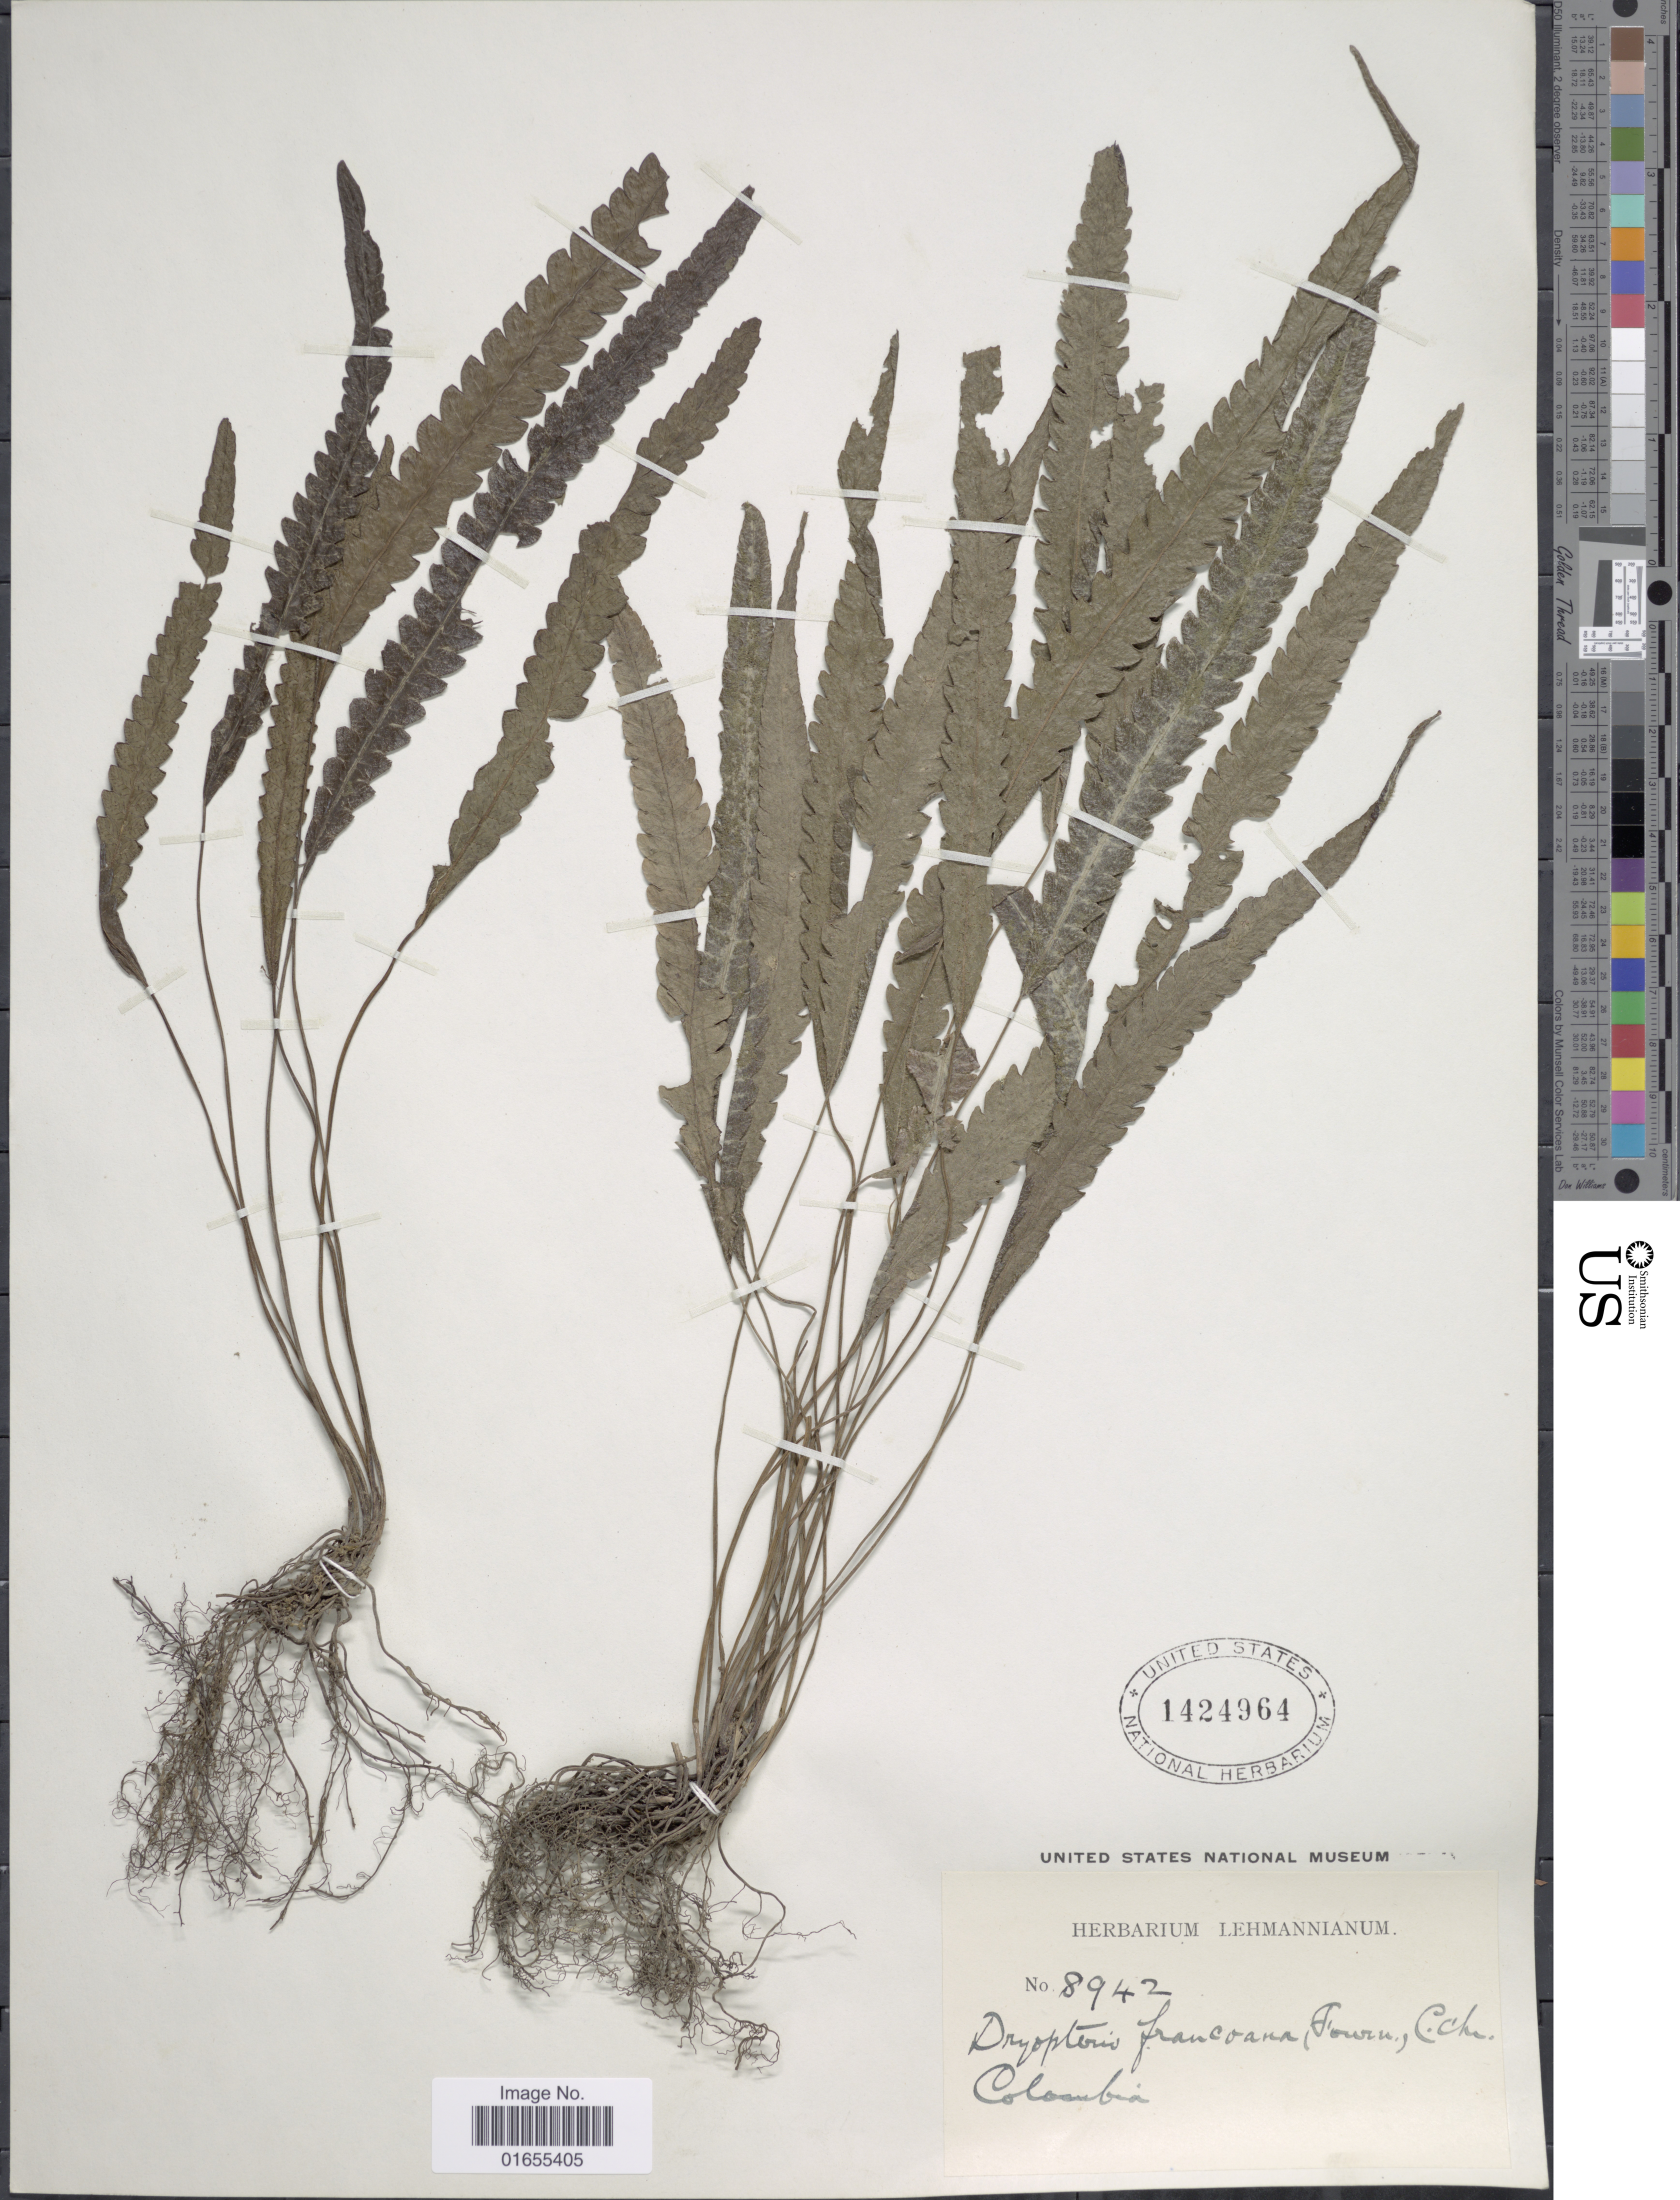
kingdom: Plantae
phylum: Tracheophyta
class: Polypodiopsida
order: Polypodiales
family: Thelypteridaceae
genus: Goniopteris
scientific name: Goniopteris francoana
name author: (E. Fourn.) Á. Löve & D. Löve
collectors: ex herb. Lehmannianum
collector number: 8942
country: Colombia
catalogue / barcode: US 1424964